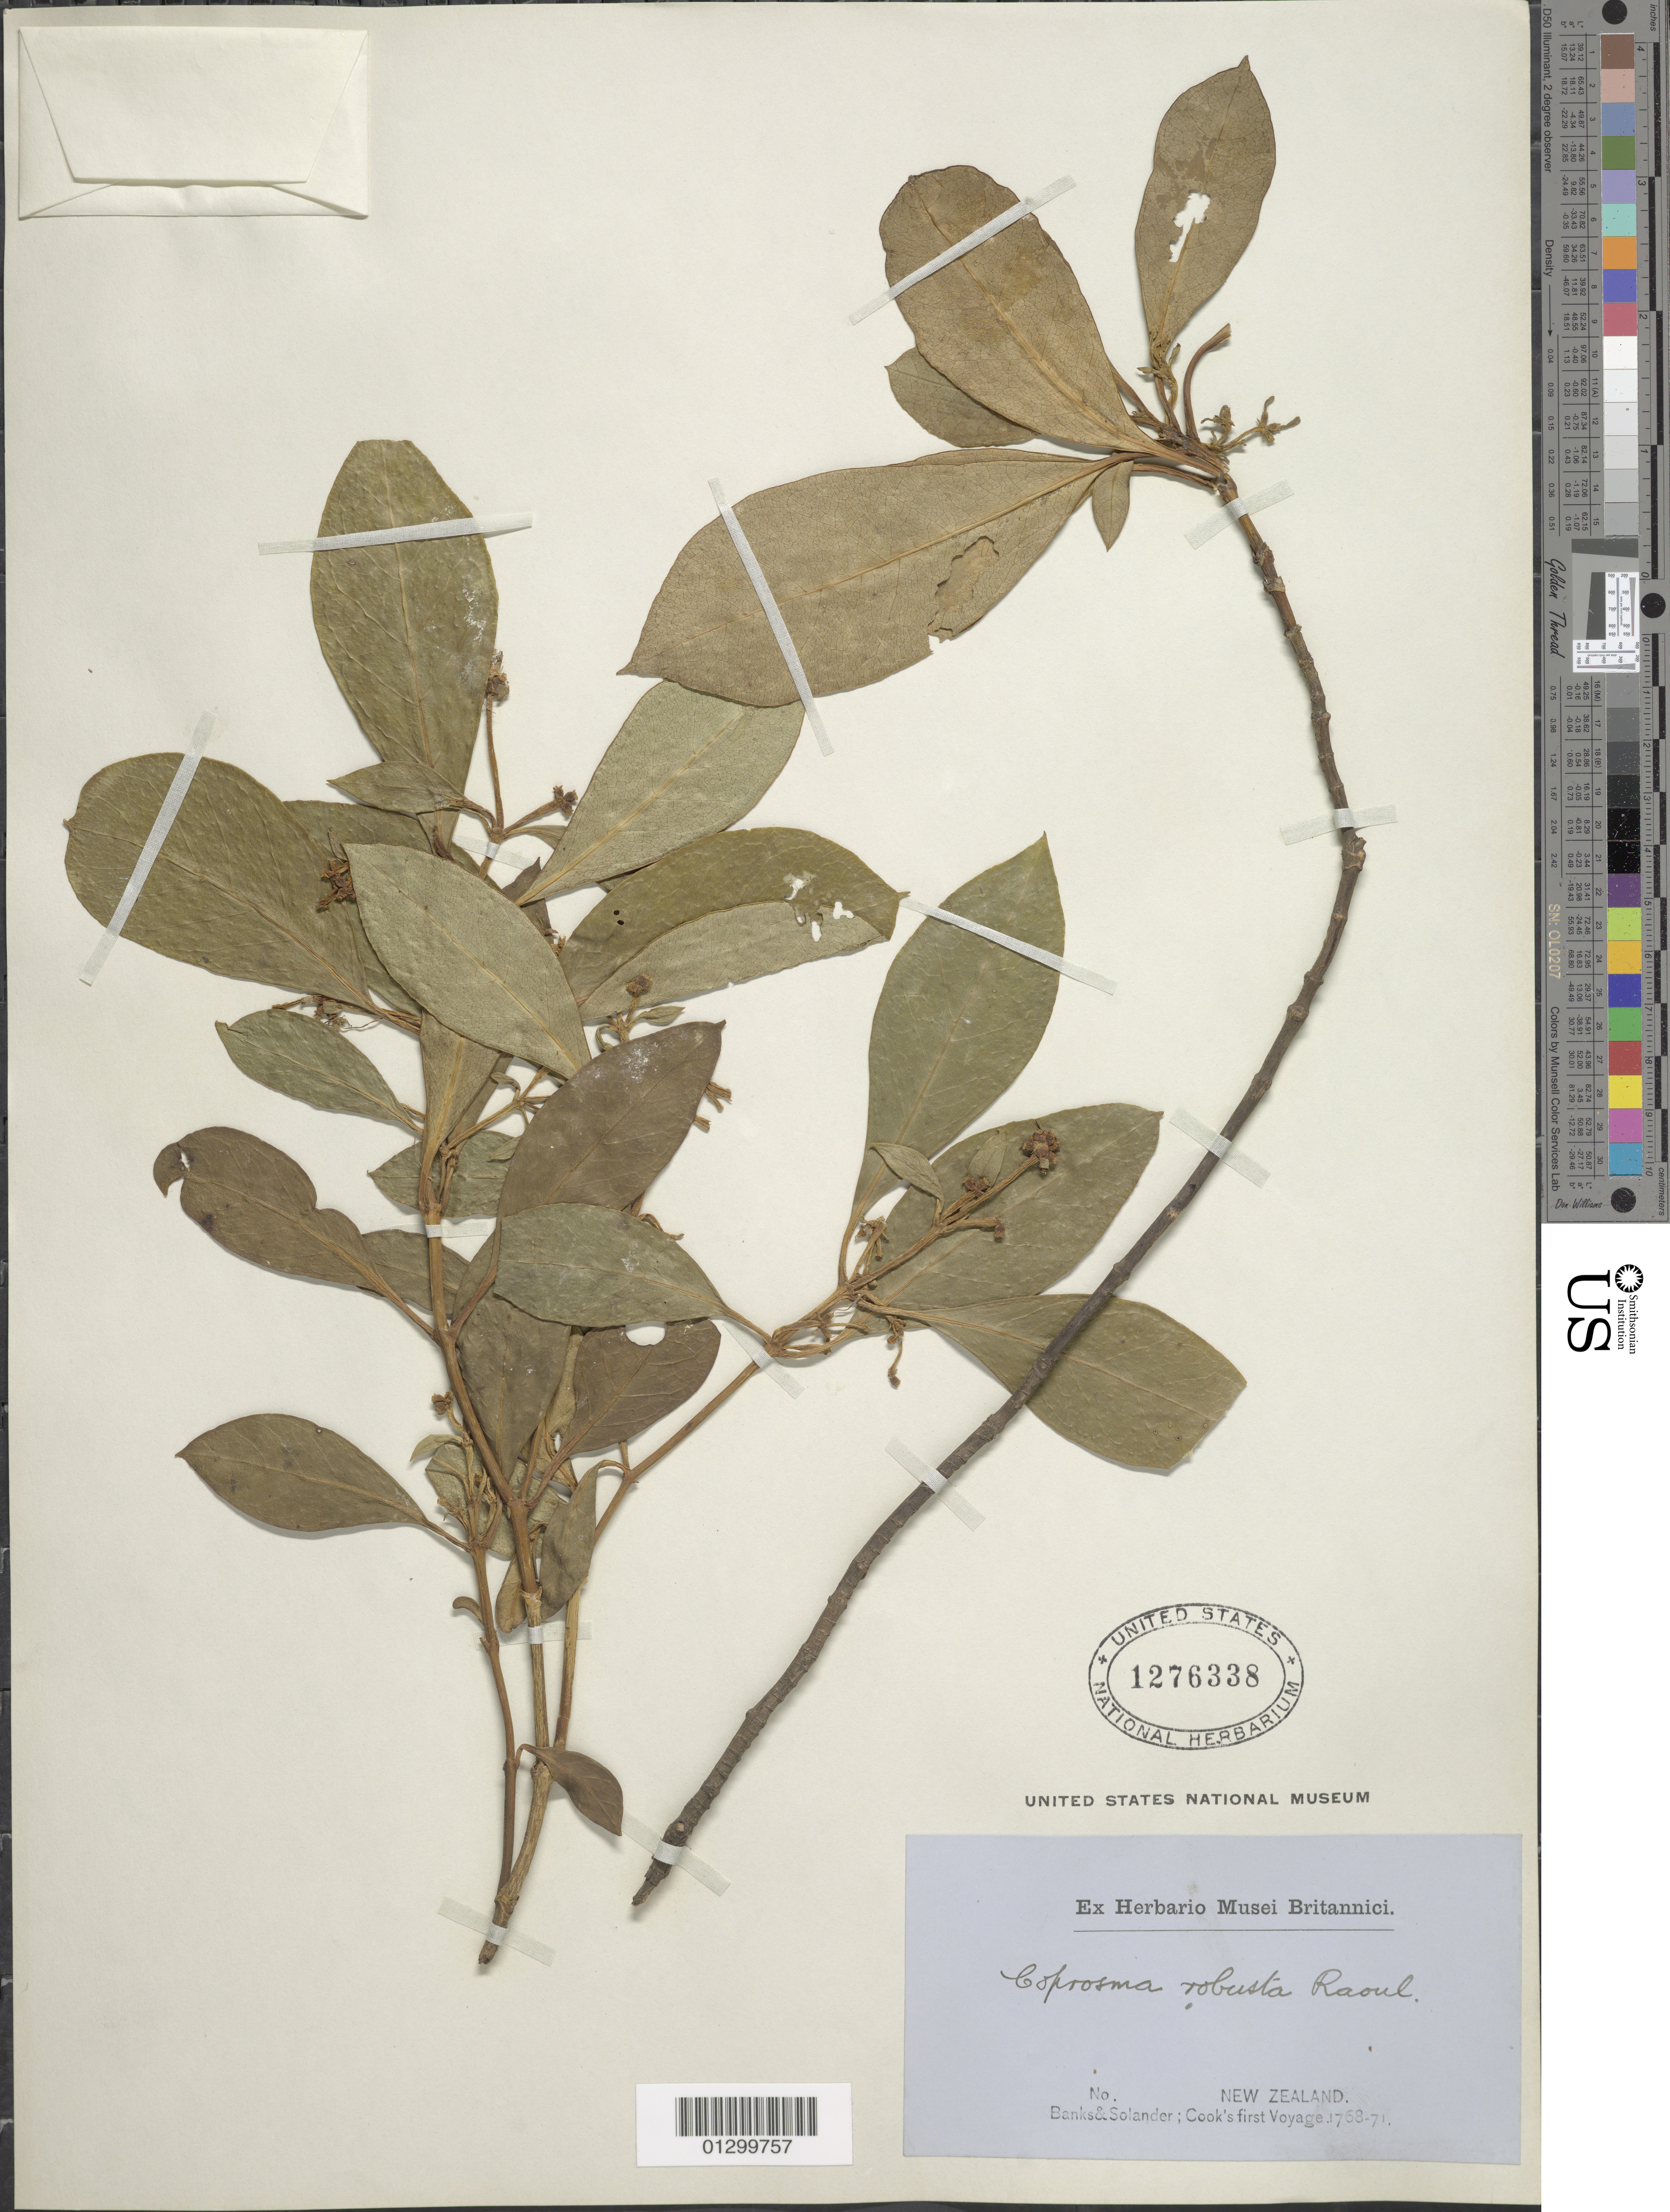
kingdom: Plantae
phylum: Tracheophyta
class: Magnoliopsida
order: Gentianales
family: Rubiaceae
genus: Coprosma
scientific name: Coprosma robusta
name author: Raoul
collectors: J. Banks & D. C. Solander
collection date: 1768/1771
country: New Zealand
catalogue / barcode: US 1276338